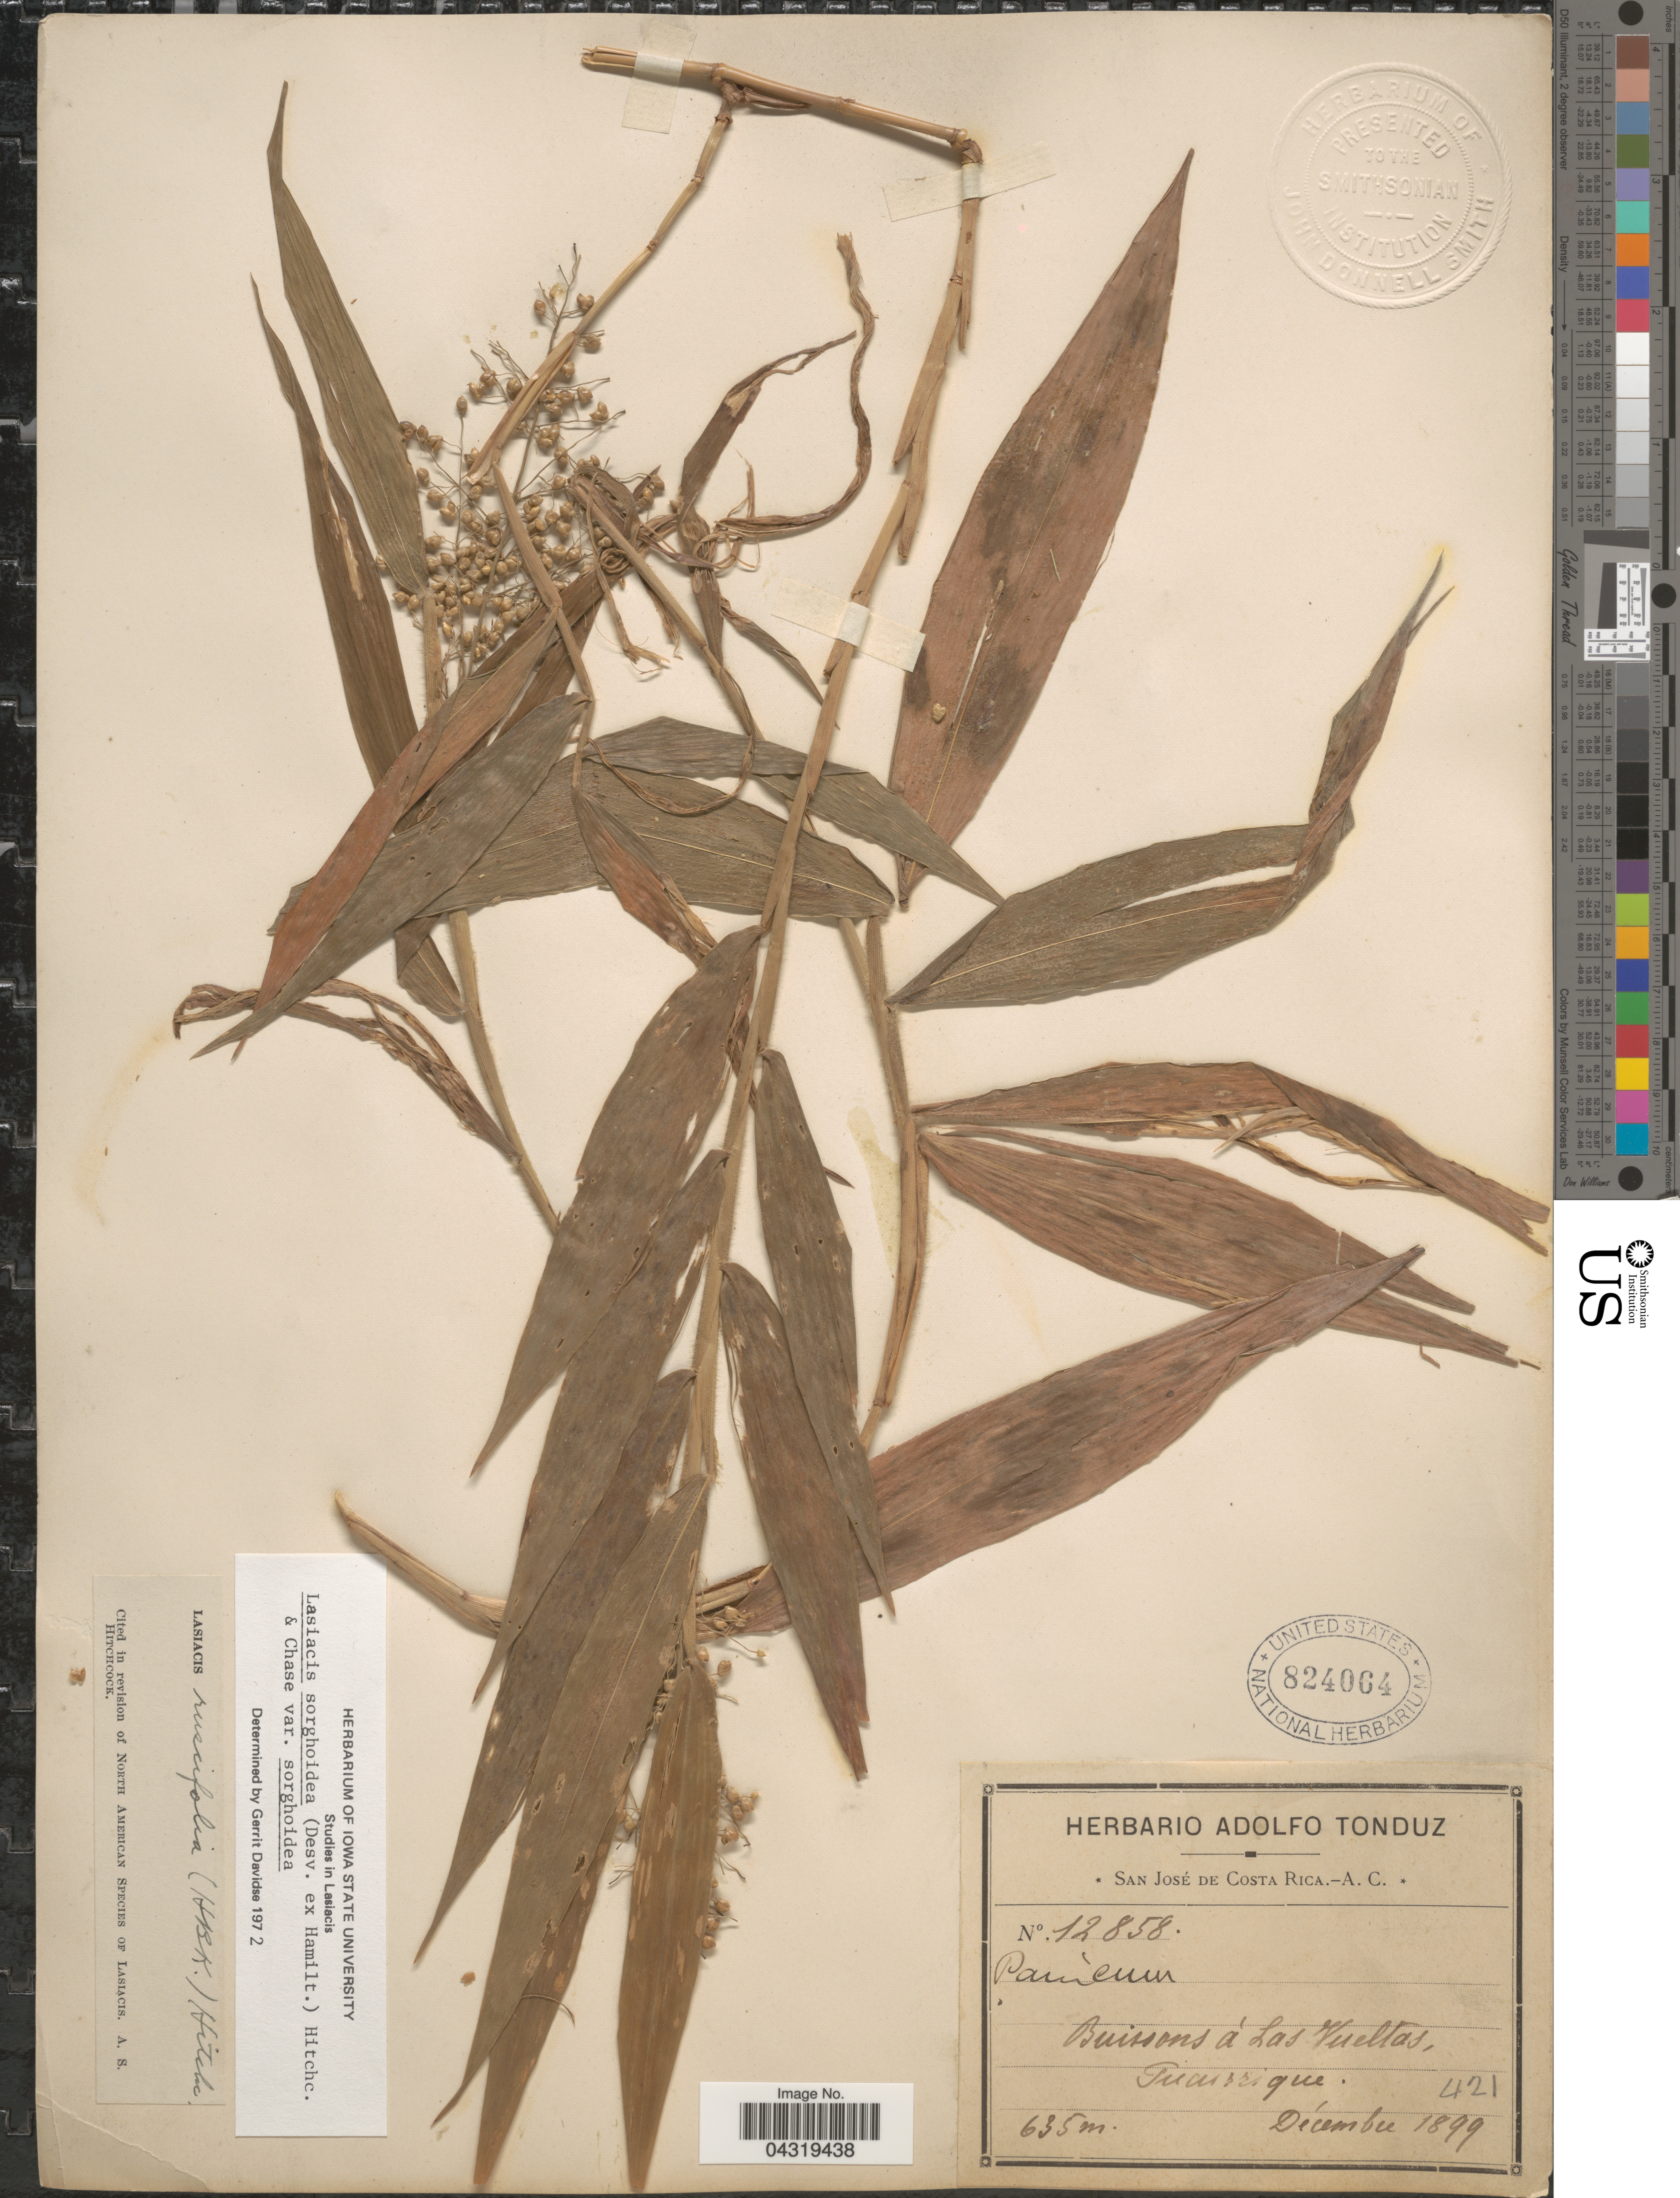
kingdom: Plantae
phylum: Tracheophyta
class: Liliopsida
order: Poales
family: Poaceae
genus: Lasiacis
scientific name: Lasiacis sorghoidea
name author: (Desv. ex Ham.) Hitchc. & Chase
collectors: ex Herb. Adolfo Tonduz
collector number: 12858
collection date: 1899-12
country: Costa Rica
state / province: San José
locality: Buissons á Las Vueltas.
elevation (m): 635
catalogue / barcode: US 824064